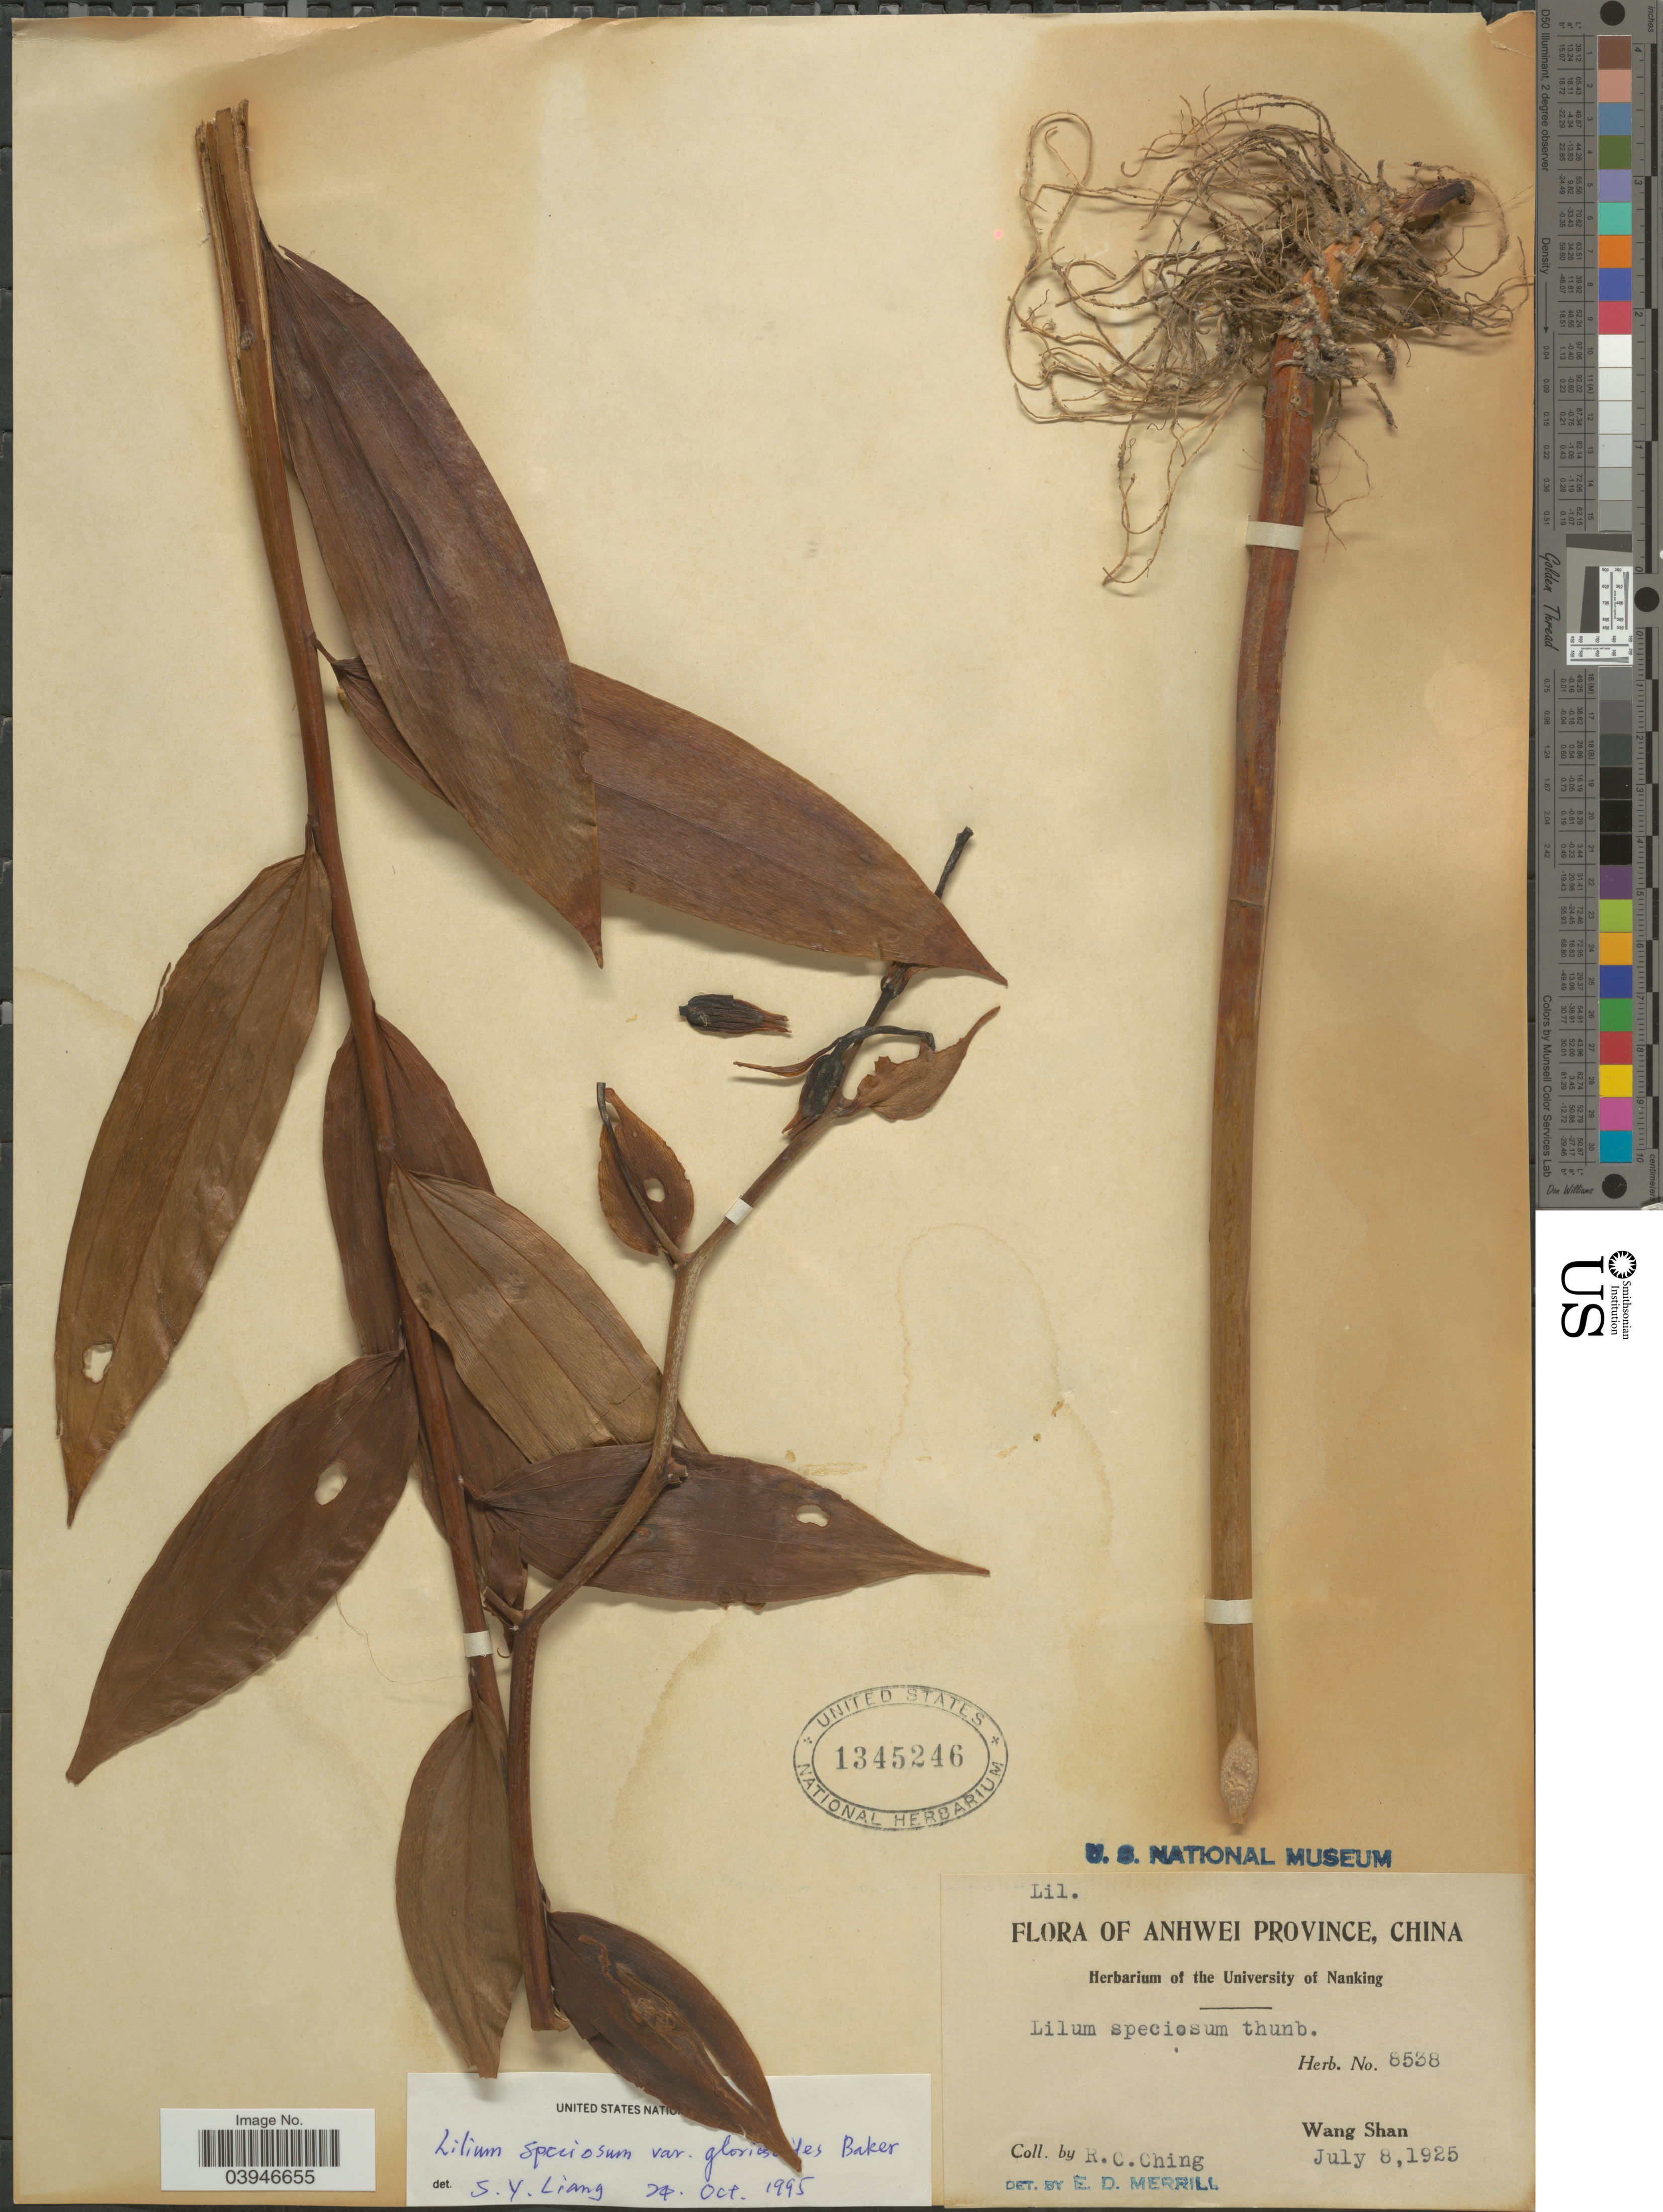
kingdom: Plantae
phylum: Tracheophyta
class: Liliopsida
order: Liliales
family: Liliaceae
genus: Lilium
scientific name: Lilium speciosum var. gloriosoides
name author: Baker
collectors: R. C. Ching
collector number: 8538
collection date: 1925-07-08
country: China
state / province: Anhui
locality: Anhwei Province. Wang Shan.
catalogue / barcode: US 1345246